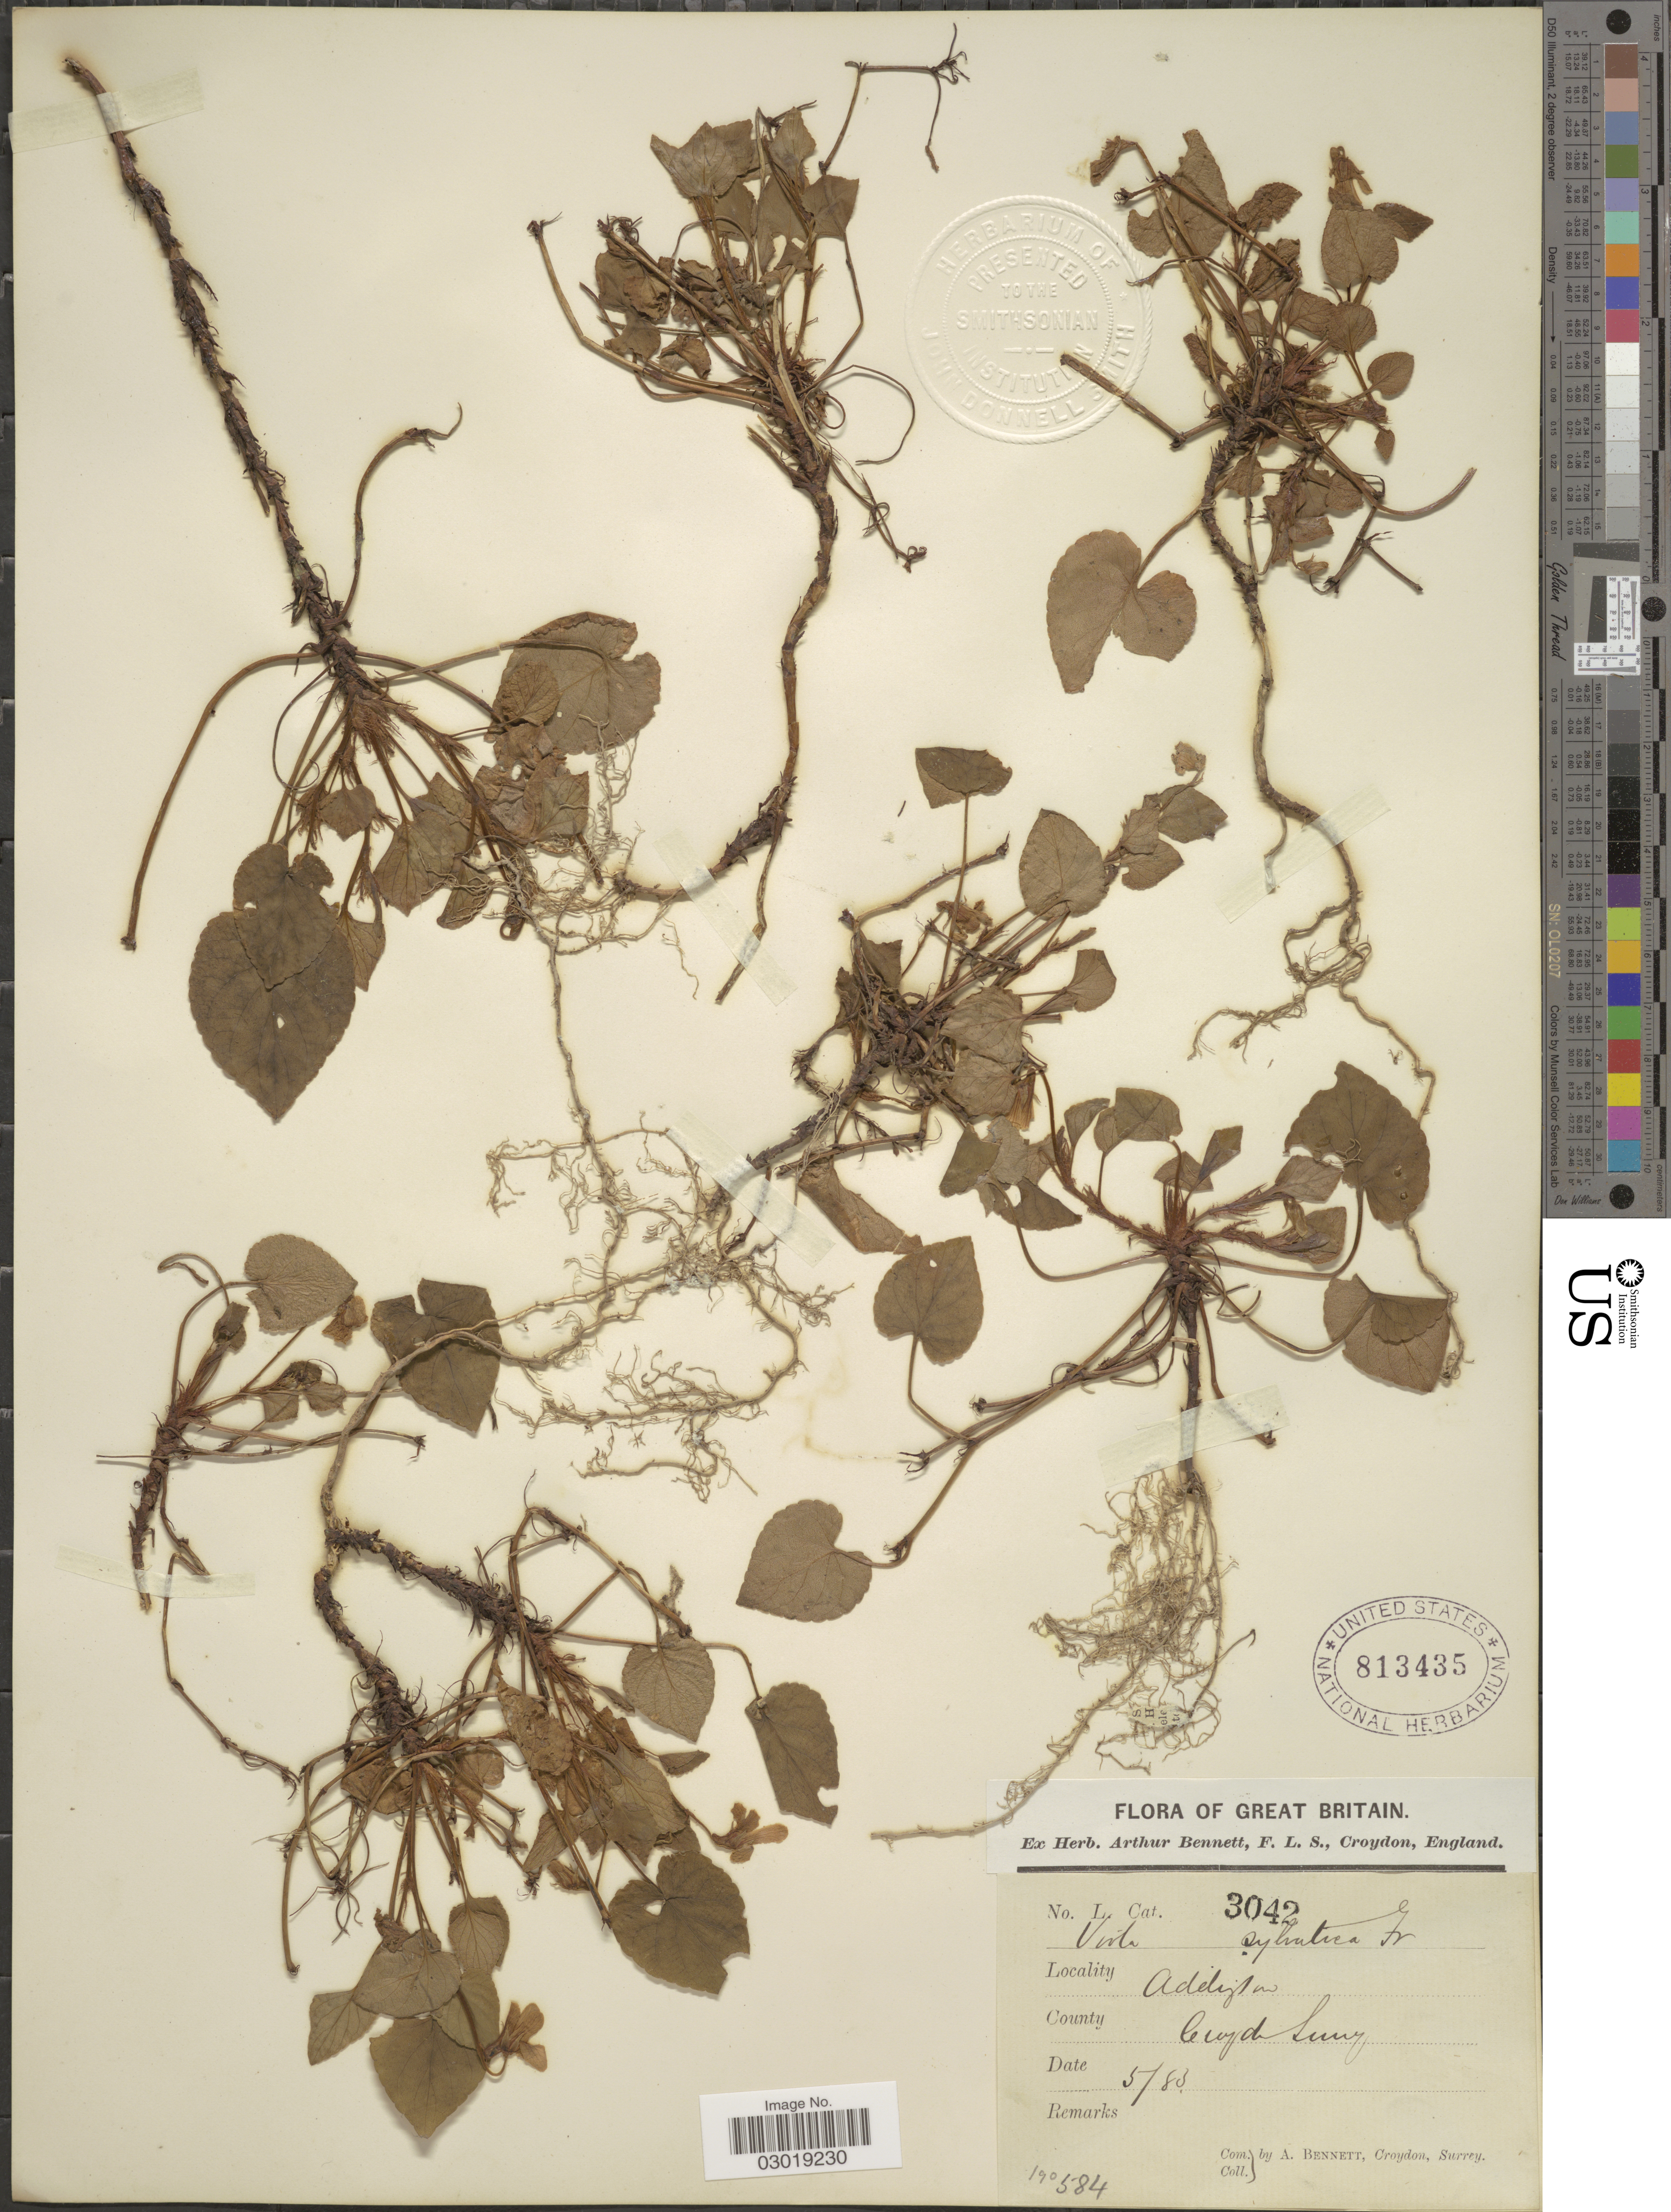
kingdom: Plantae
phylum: Tracheophyta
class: Magnoliopsida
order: Malpighiales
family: Violaceae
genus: Viola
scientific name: Viola sylvatica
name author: Fr.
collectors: A. Bennett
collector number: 3042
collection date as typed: Transcribed d/m/y: /5/83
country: United Kingdom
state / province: England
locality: Great Britain. Addington, Croydon Surrey.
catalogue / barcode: US 8134535